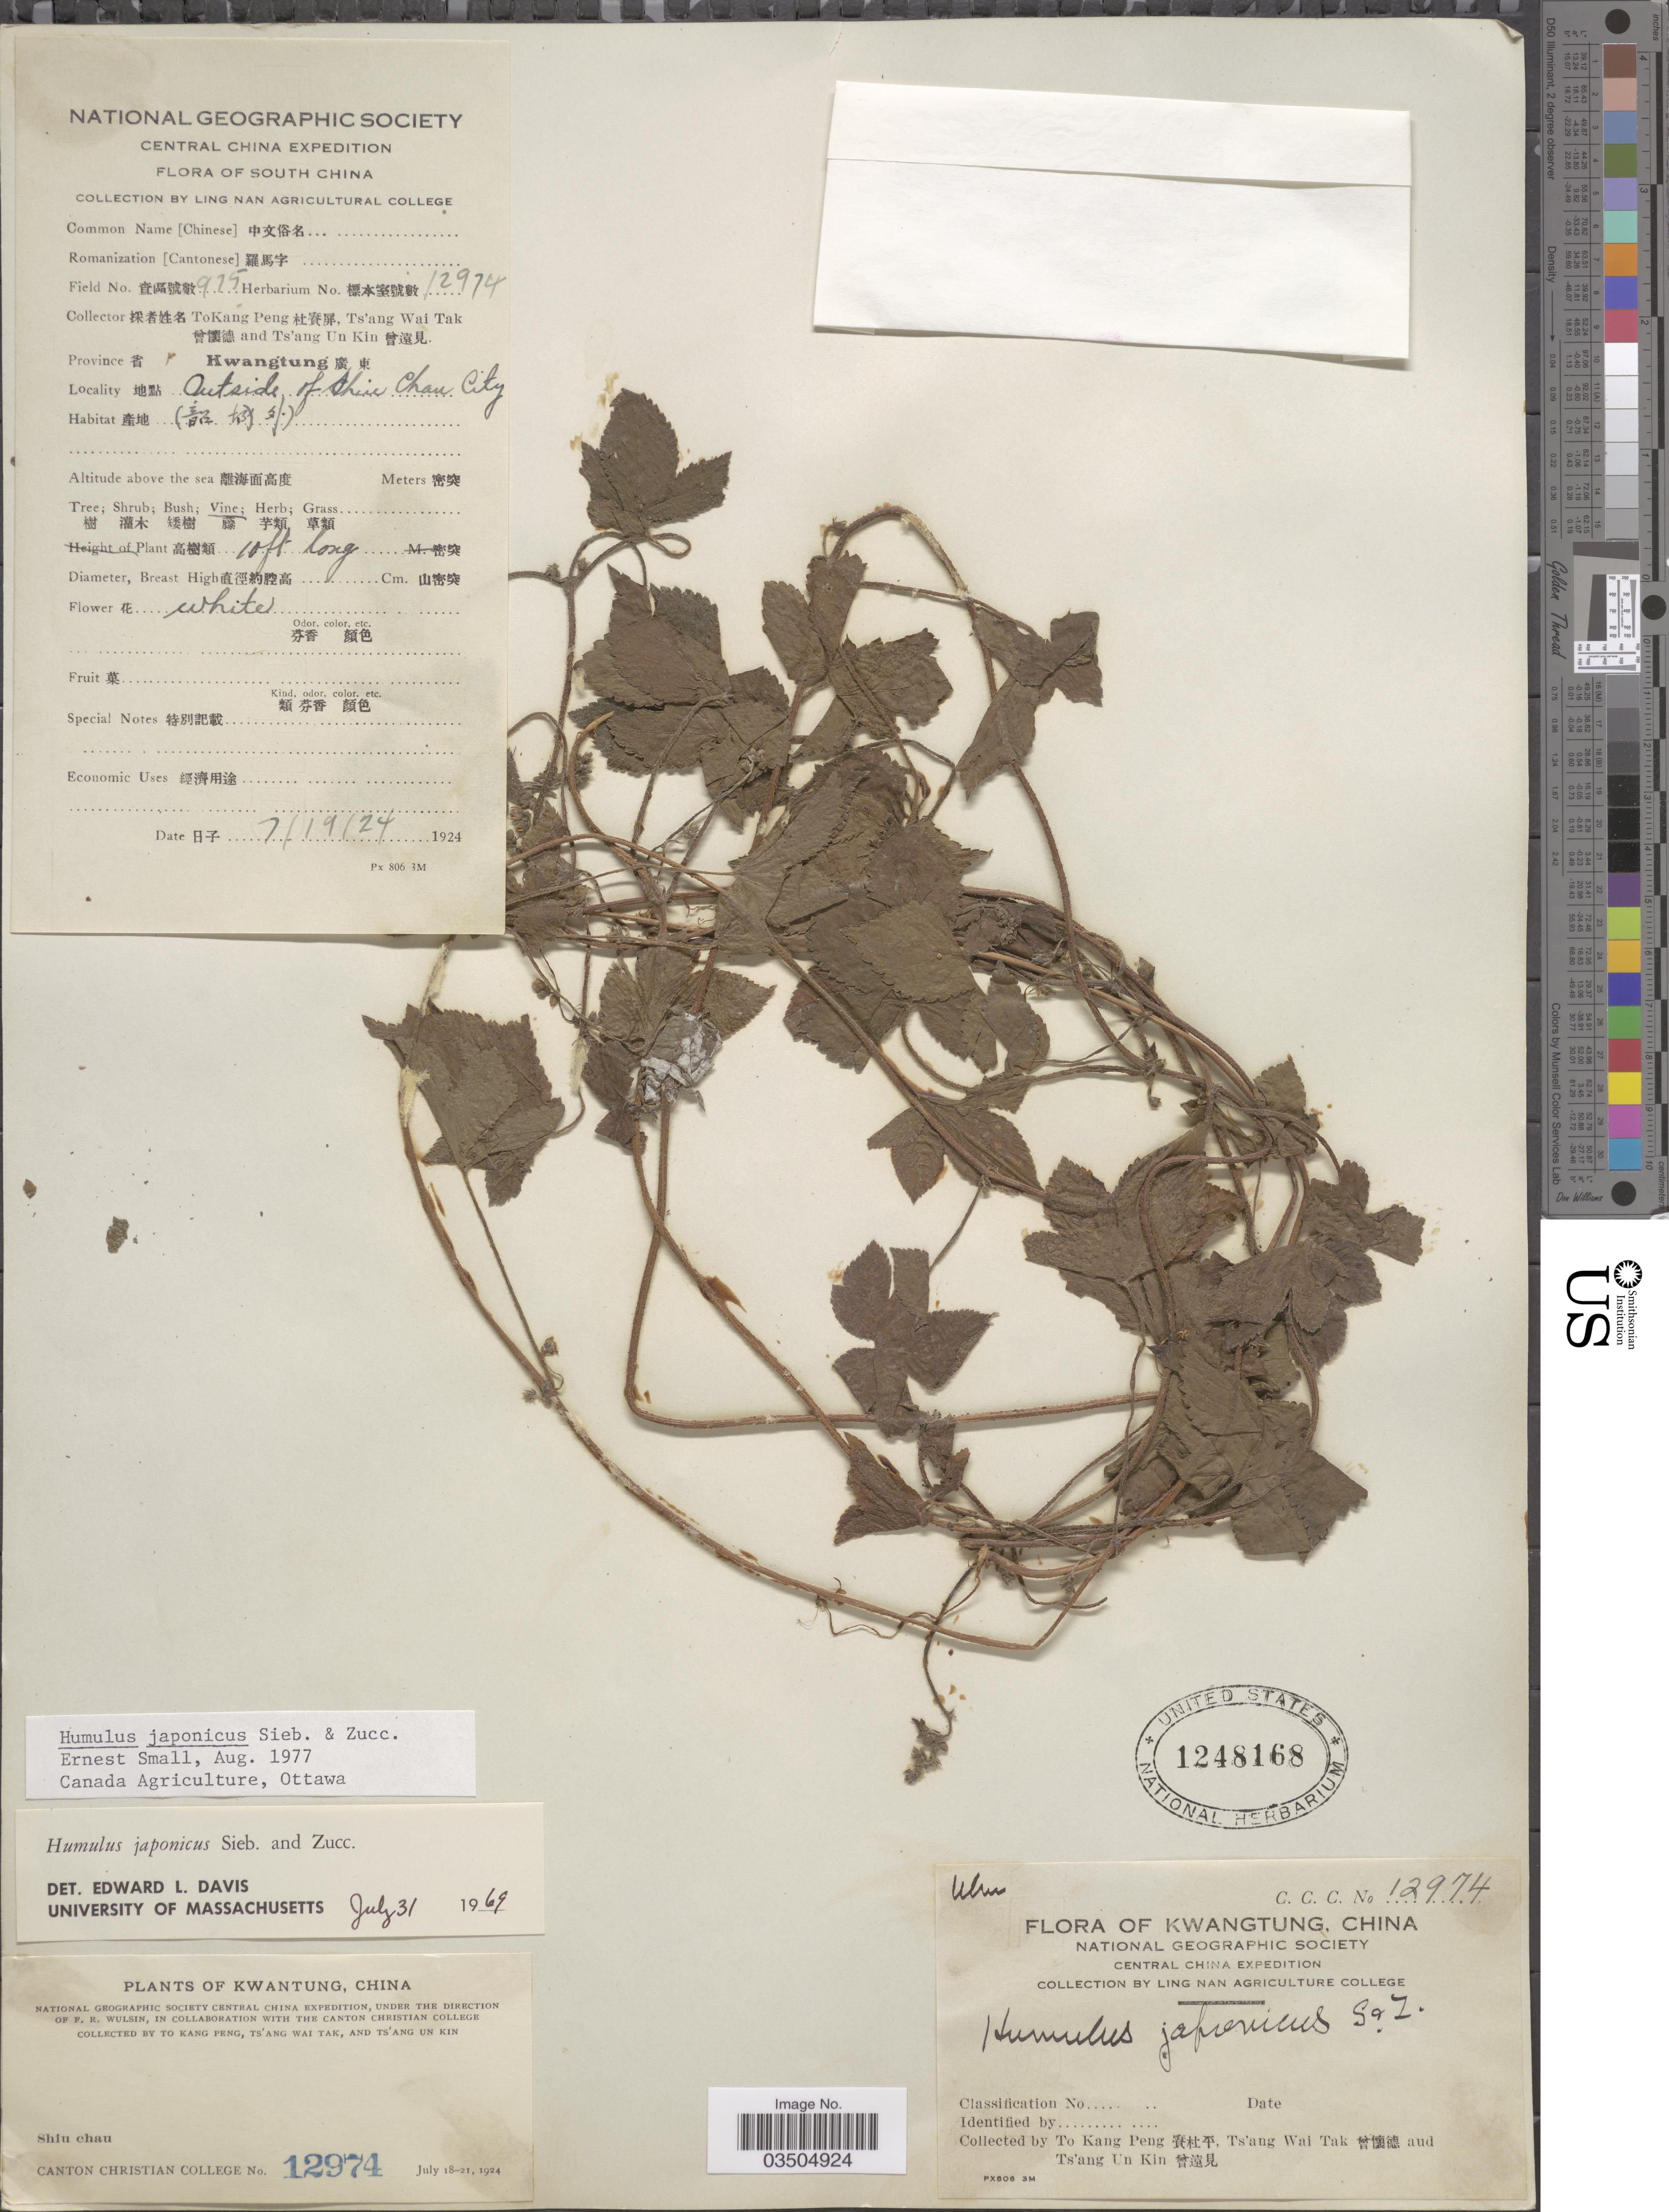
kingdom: Plantae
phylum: Tracheophyta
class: Magnoliopsida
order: Rosales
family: Cannabaceae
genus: Humulus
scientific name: Humulus japonicus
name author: Siebold & Zucc.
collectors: T. K. Peng, W. T. Tsang & Ts' Ang Un Kin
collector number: C.C.C. 12974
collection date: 1924-07-19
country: China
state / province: Guangdong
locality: South China. Kwangtung. Outside of Shiu Chau City.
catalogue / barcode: US 1248168